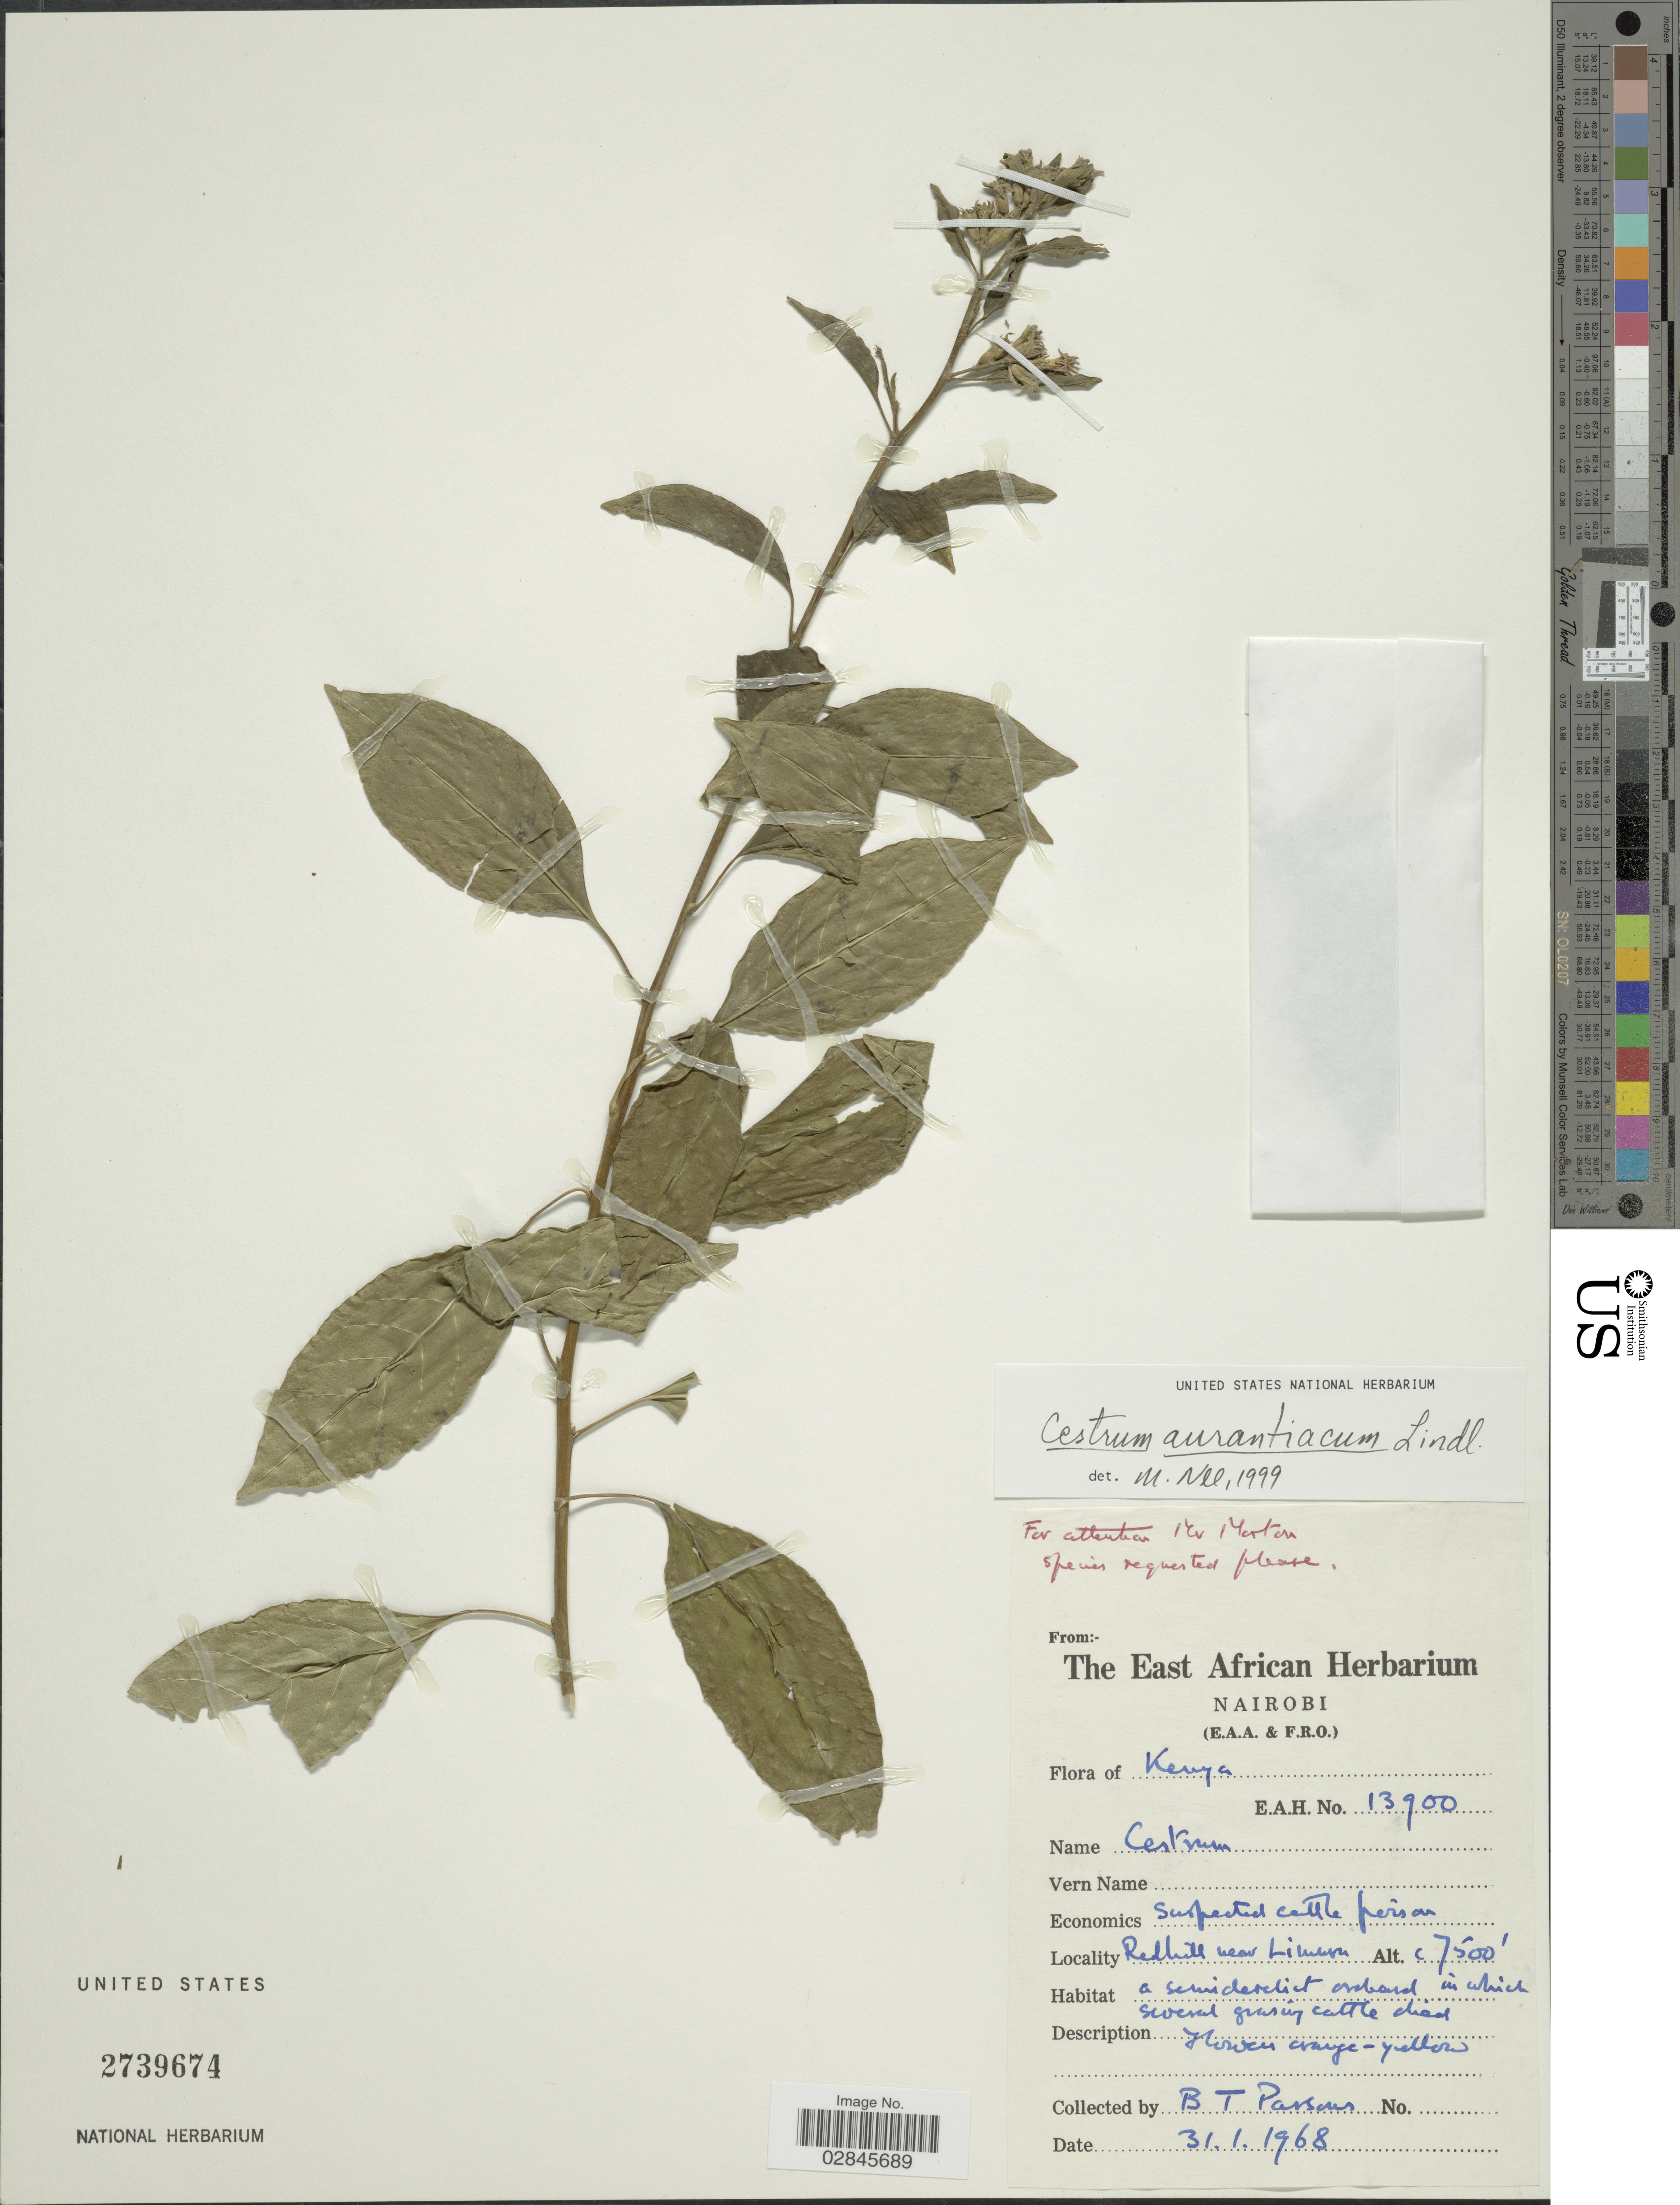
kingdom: Plantae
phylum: Tracheophyta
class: Magnoliopsida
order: Solanales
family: Solanaceae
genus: Cestrum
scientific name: Cestrum aurantiacum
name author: Lindley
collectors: B. Parsons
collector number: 13900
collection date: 1968-01-31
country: Kenya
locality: Redhill near Limuru.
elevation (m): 2286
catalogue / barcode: US 2739674